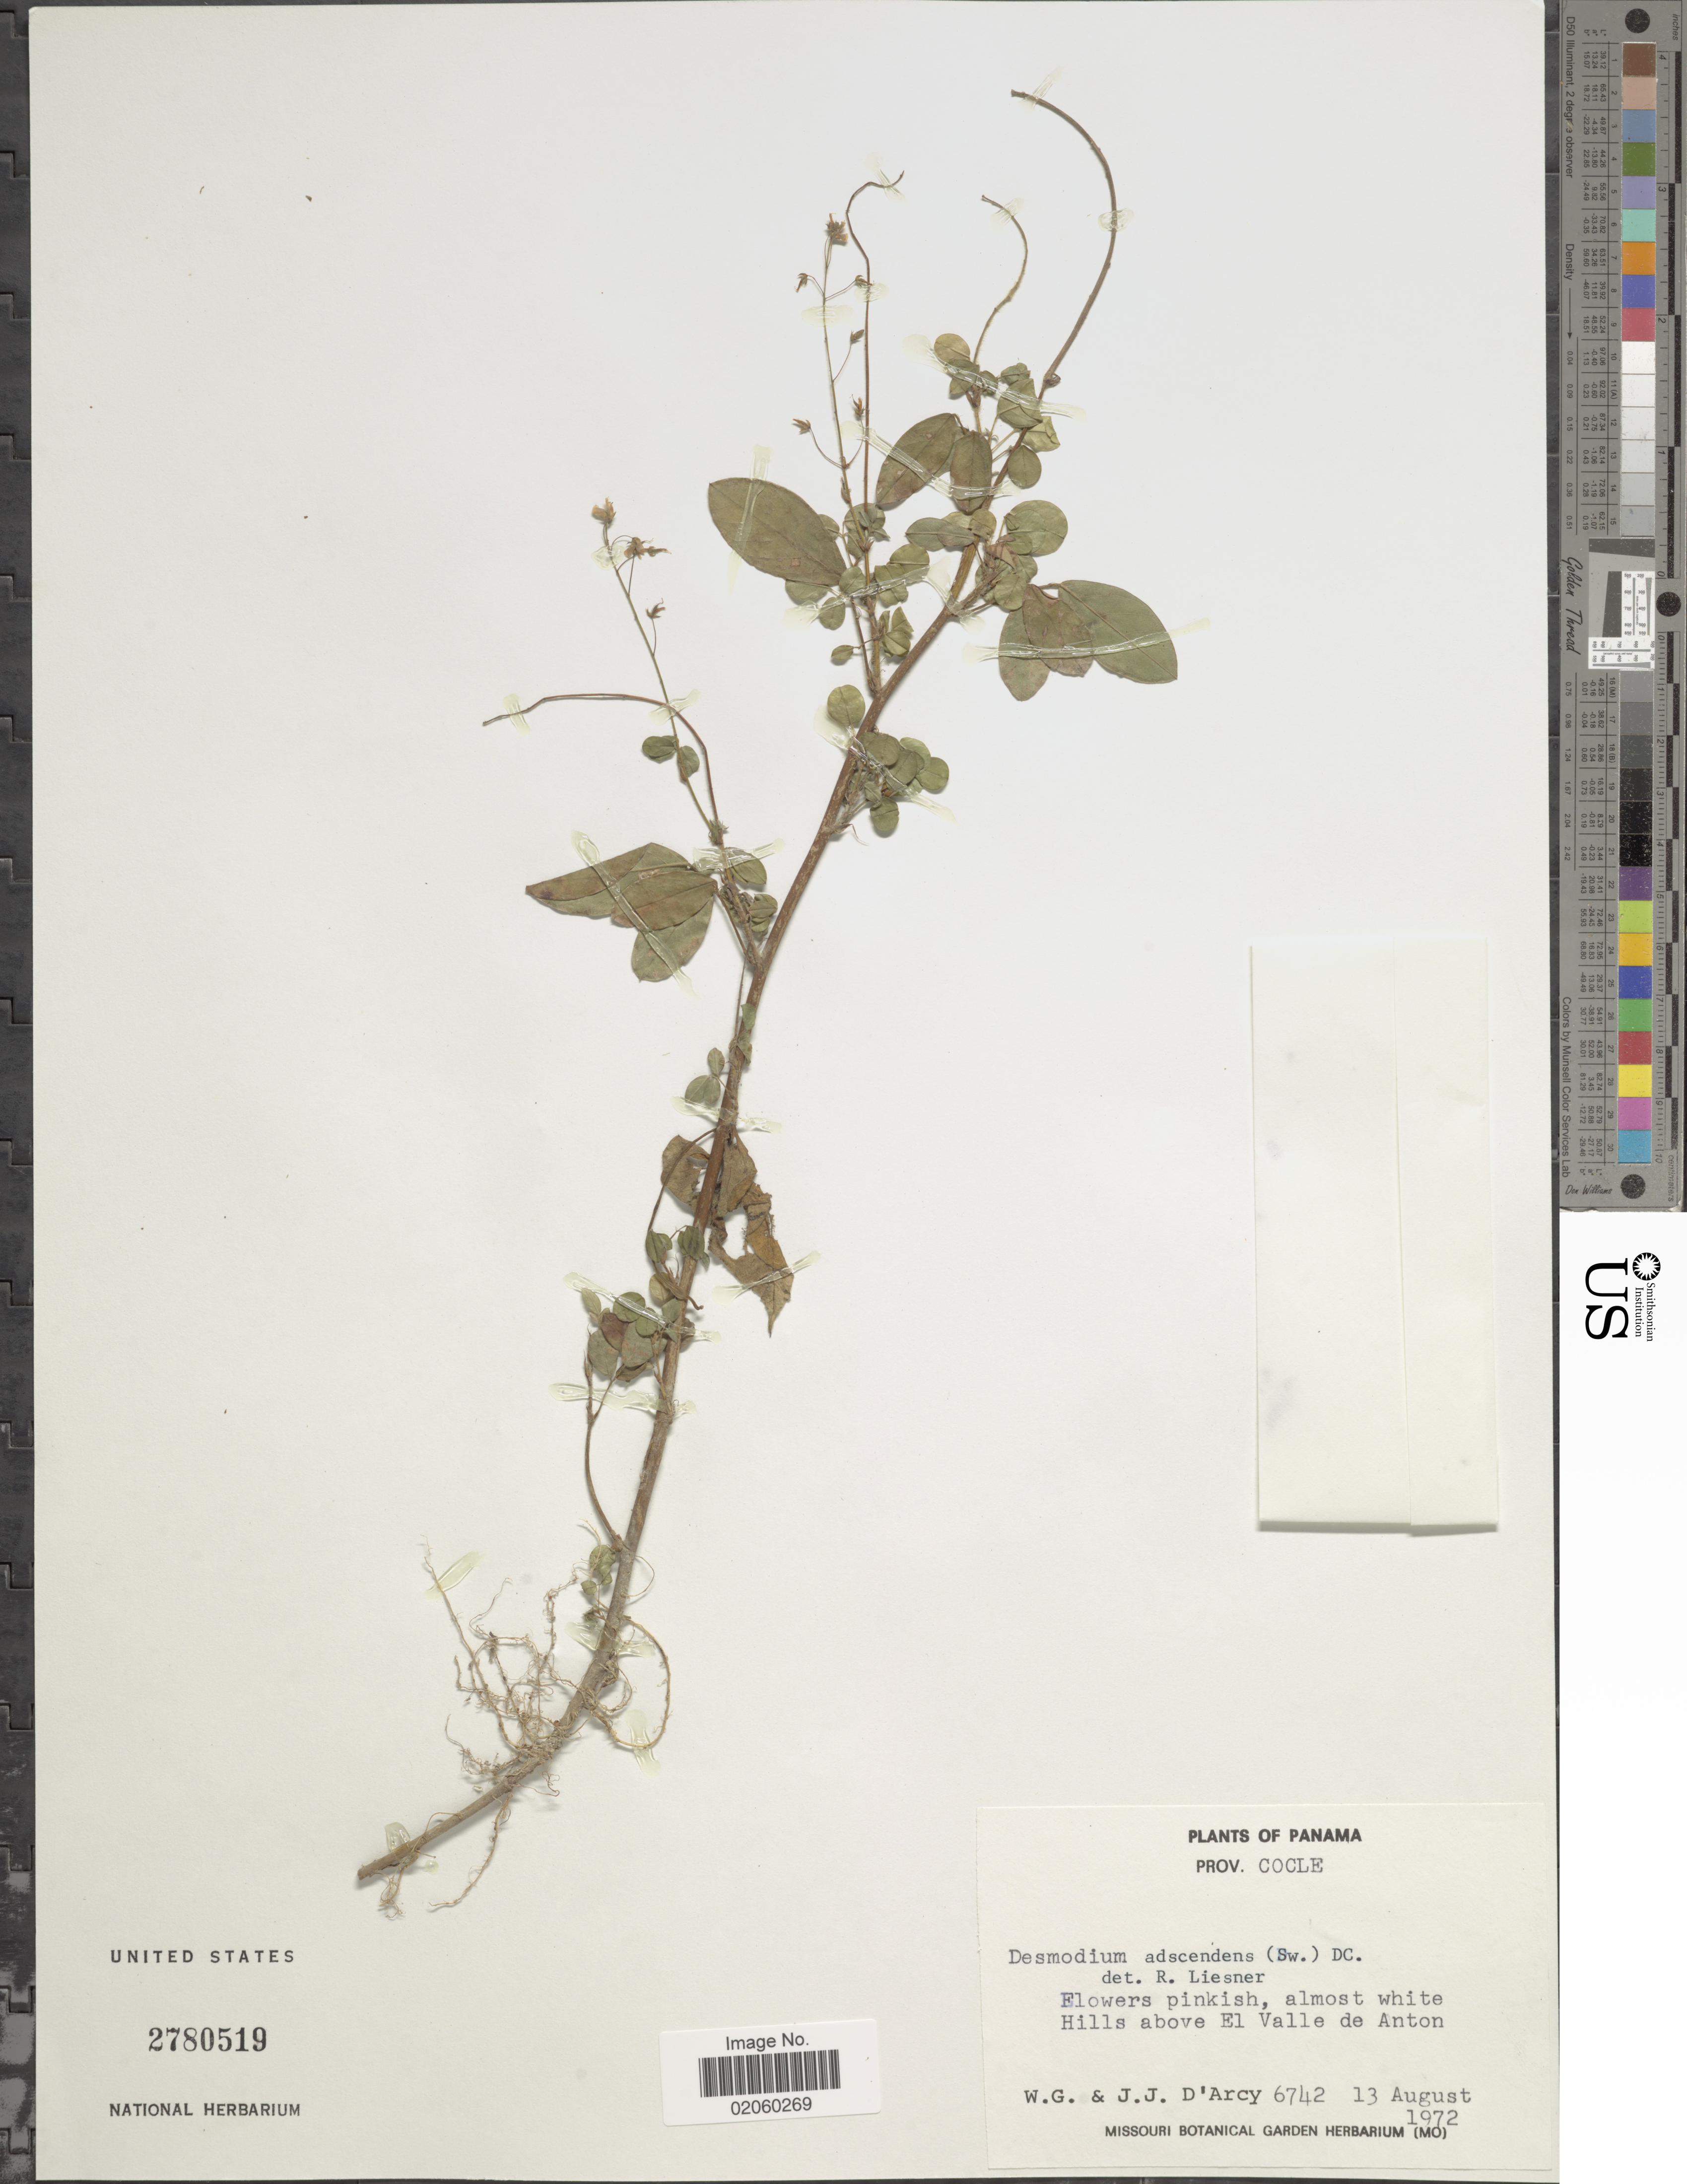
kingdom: Plantae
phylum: Tracheophyta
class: Magnoliopsida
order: Fabales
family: Fabaceae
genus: Grona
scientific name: Grona adscendens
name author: (Sw.) H. Ohashi & K. Ohashi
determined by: Strong, Mark T., (BOT), Smithsonian Institution - National Museum of Natural History (UNITED STATES)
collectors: W. G. D'Arcy & J. J. D'Arcy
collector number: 6742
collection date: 1972-08-23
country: Panama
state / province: Coclé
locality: Hills above El Valle de Anton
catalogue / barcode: US 2780519